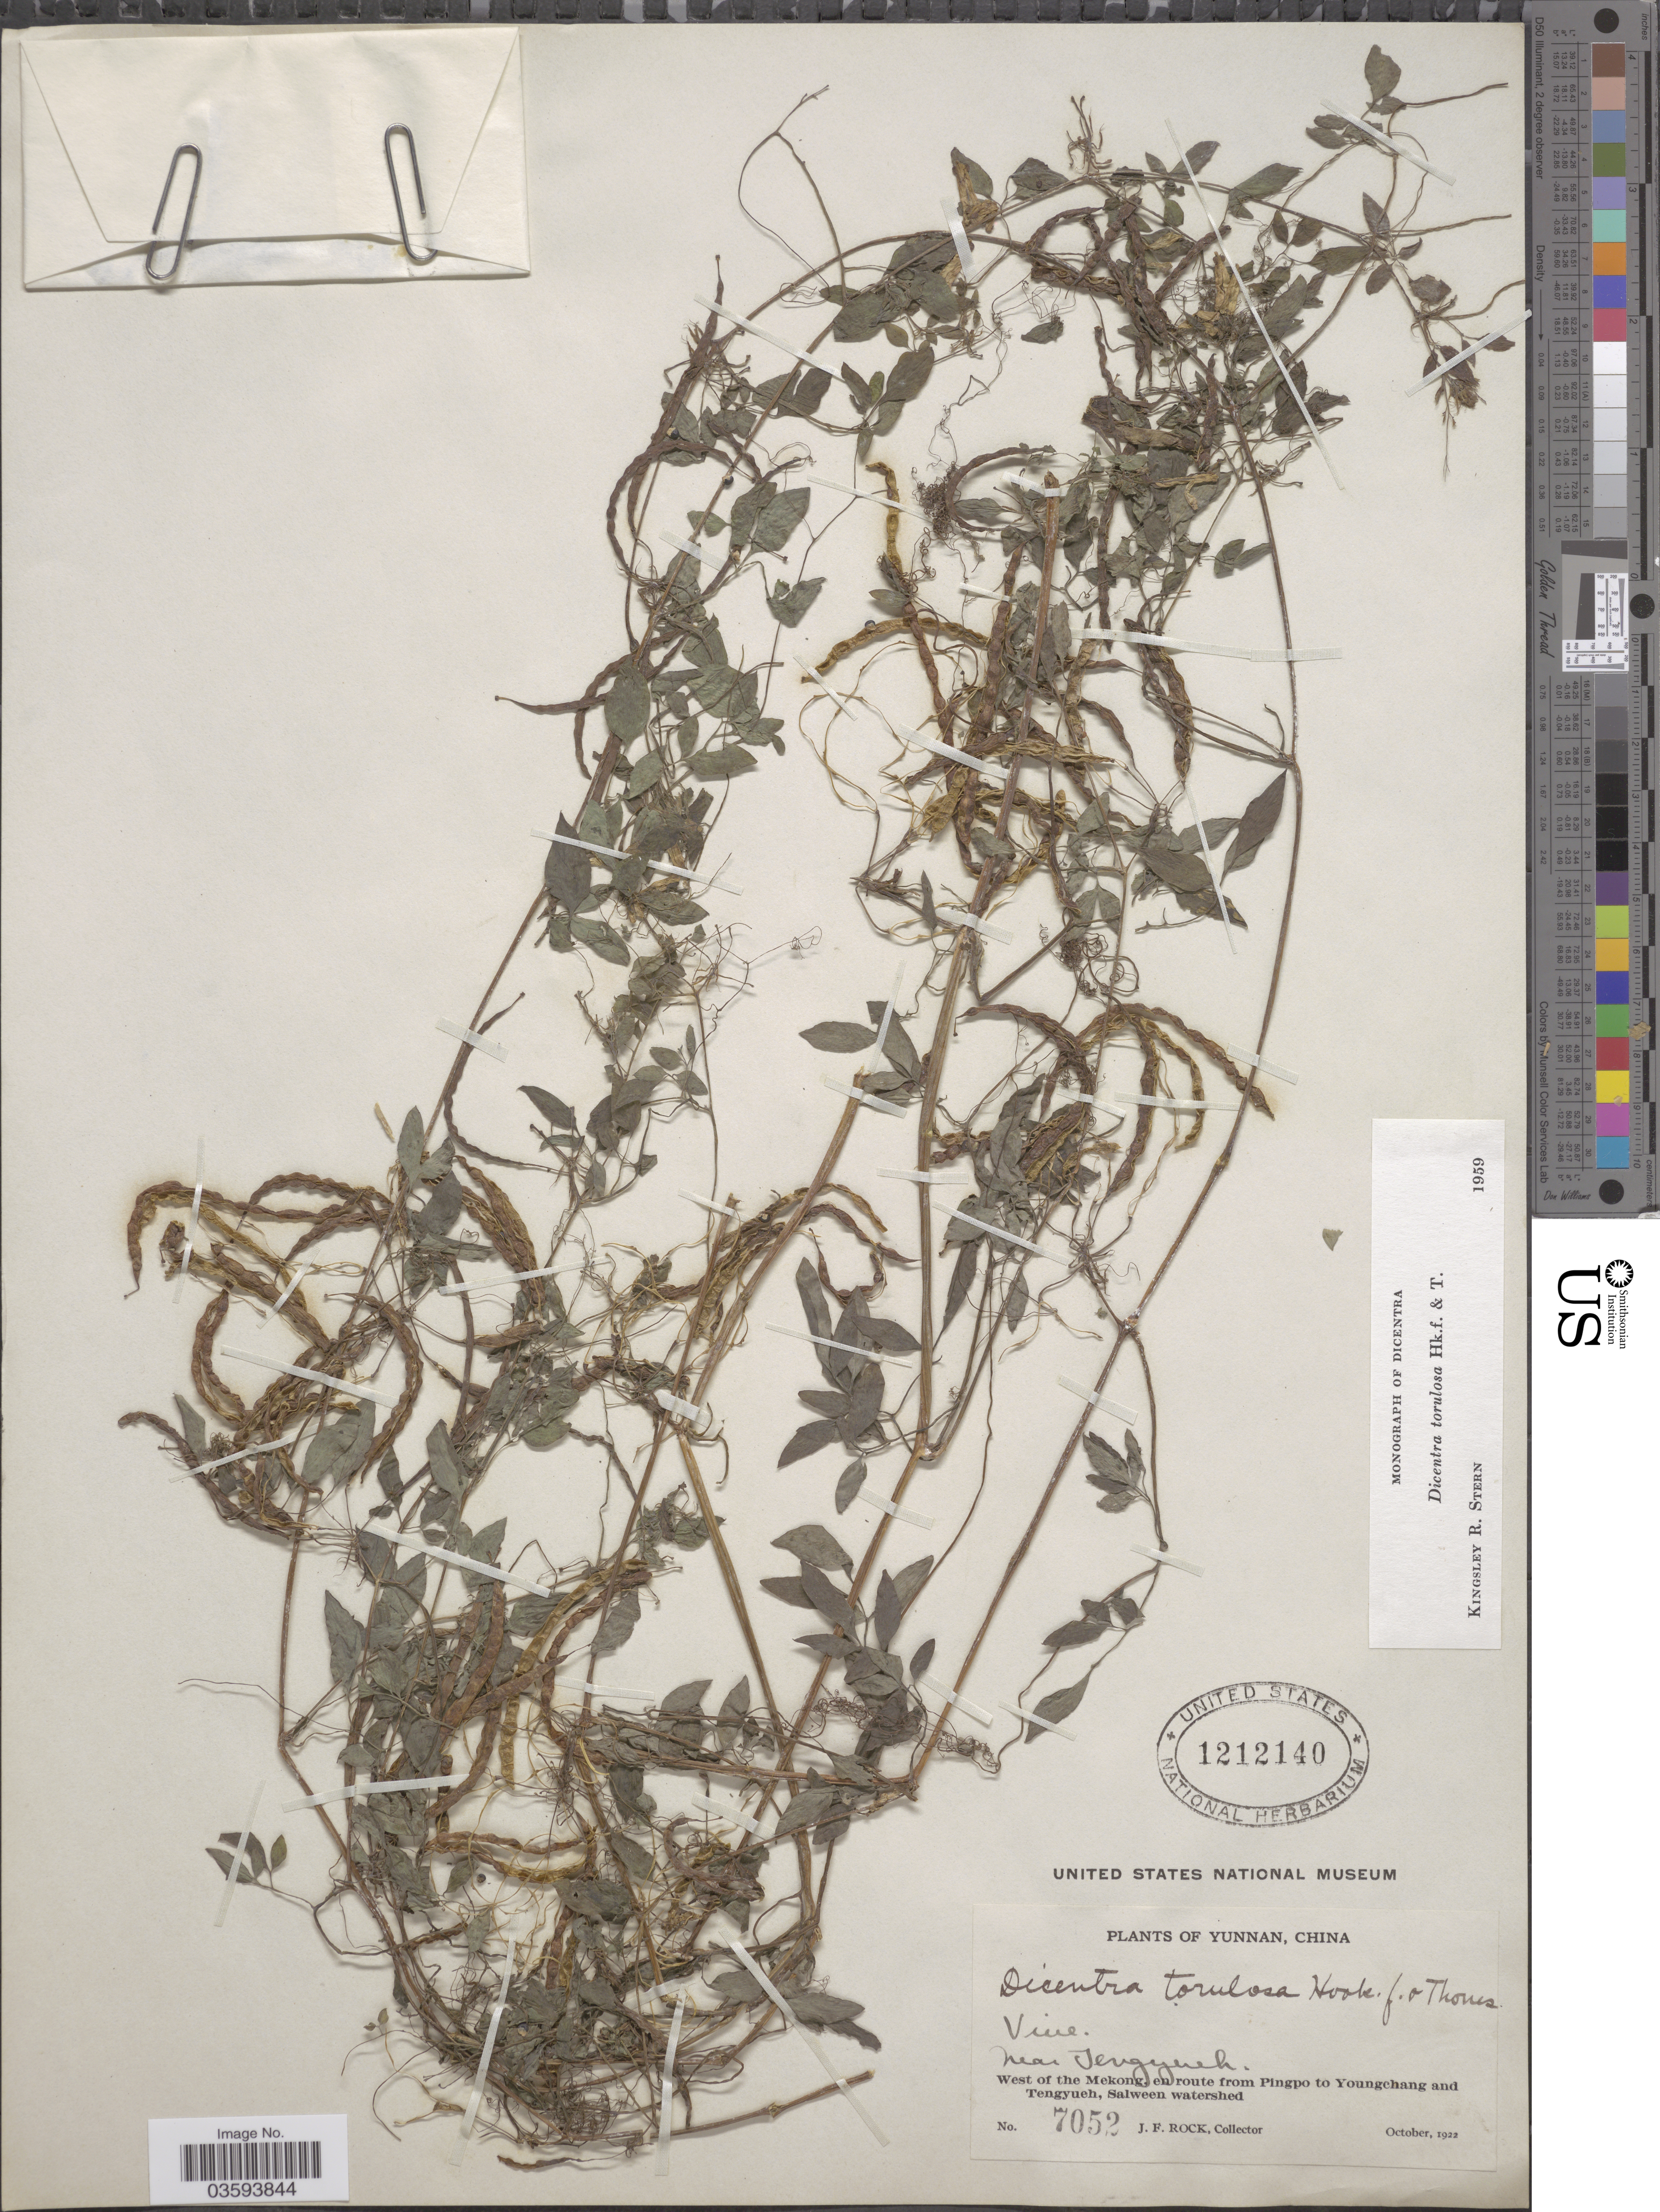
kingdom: Plantae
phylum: Tracheophyta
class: Magnoliopsida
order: Ranunculales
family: Papaveraceae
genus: Dactylicapnos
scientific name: Dactylicapnos torulosa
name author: (Hook. f. & Thomson) Hutch.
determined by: Strong, M. T., (US), Smithsonian Institution - National Museum of Natural History (UNITED STATES)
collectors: J. Rock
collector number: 7052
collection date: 1922-10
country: China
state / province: Yunnan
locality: Near Tengyueh. West of the Mekong, en route from Pingpo to Youngchang and Tengyueh, Salween watershed.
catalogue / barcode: US 1212140